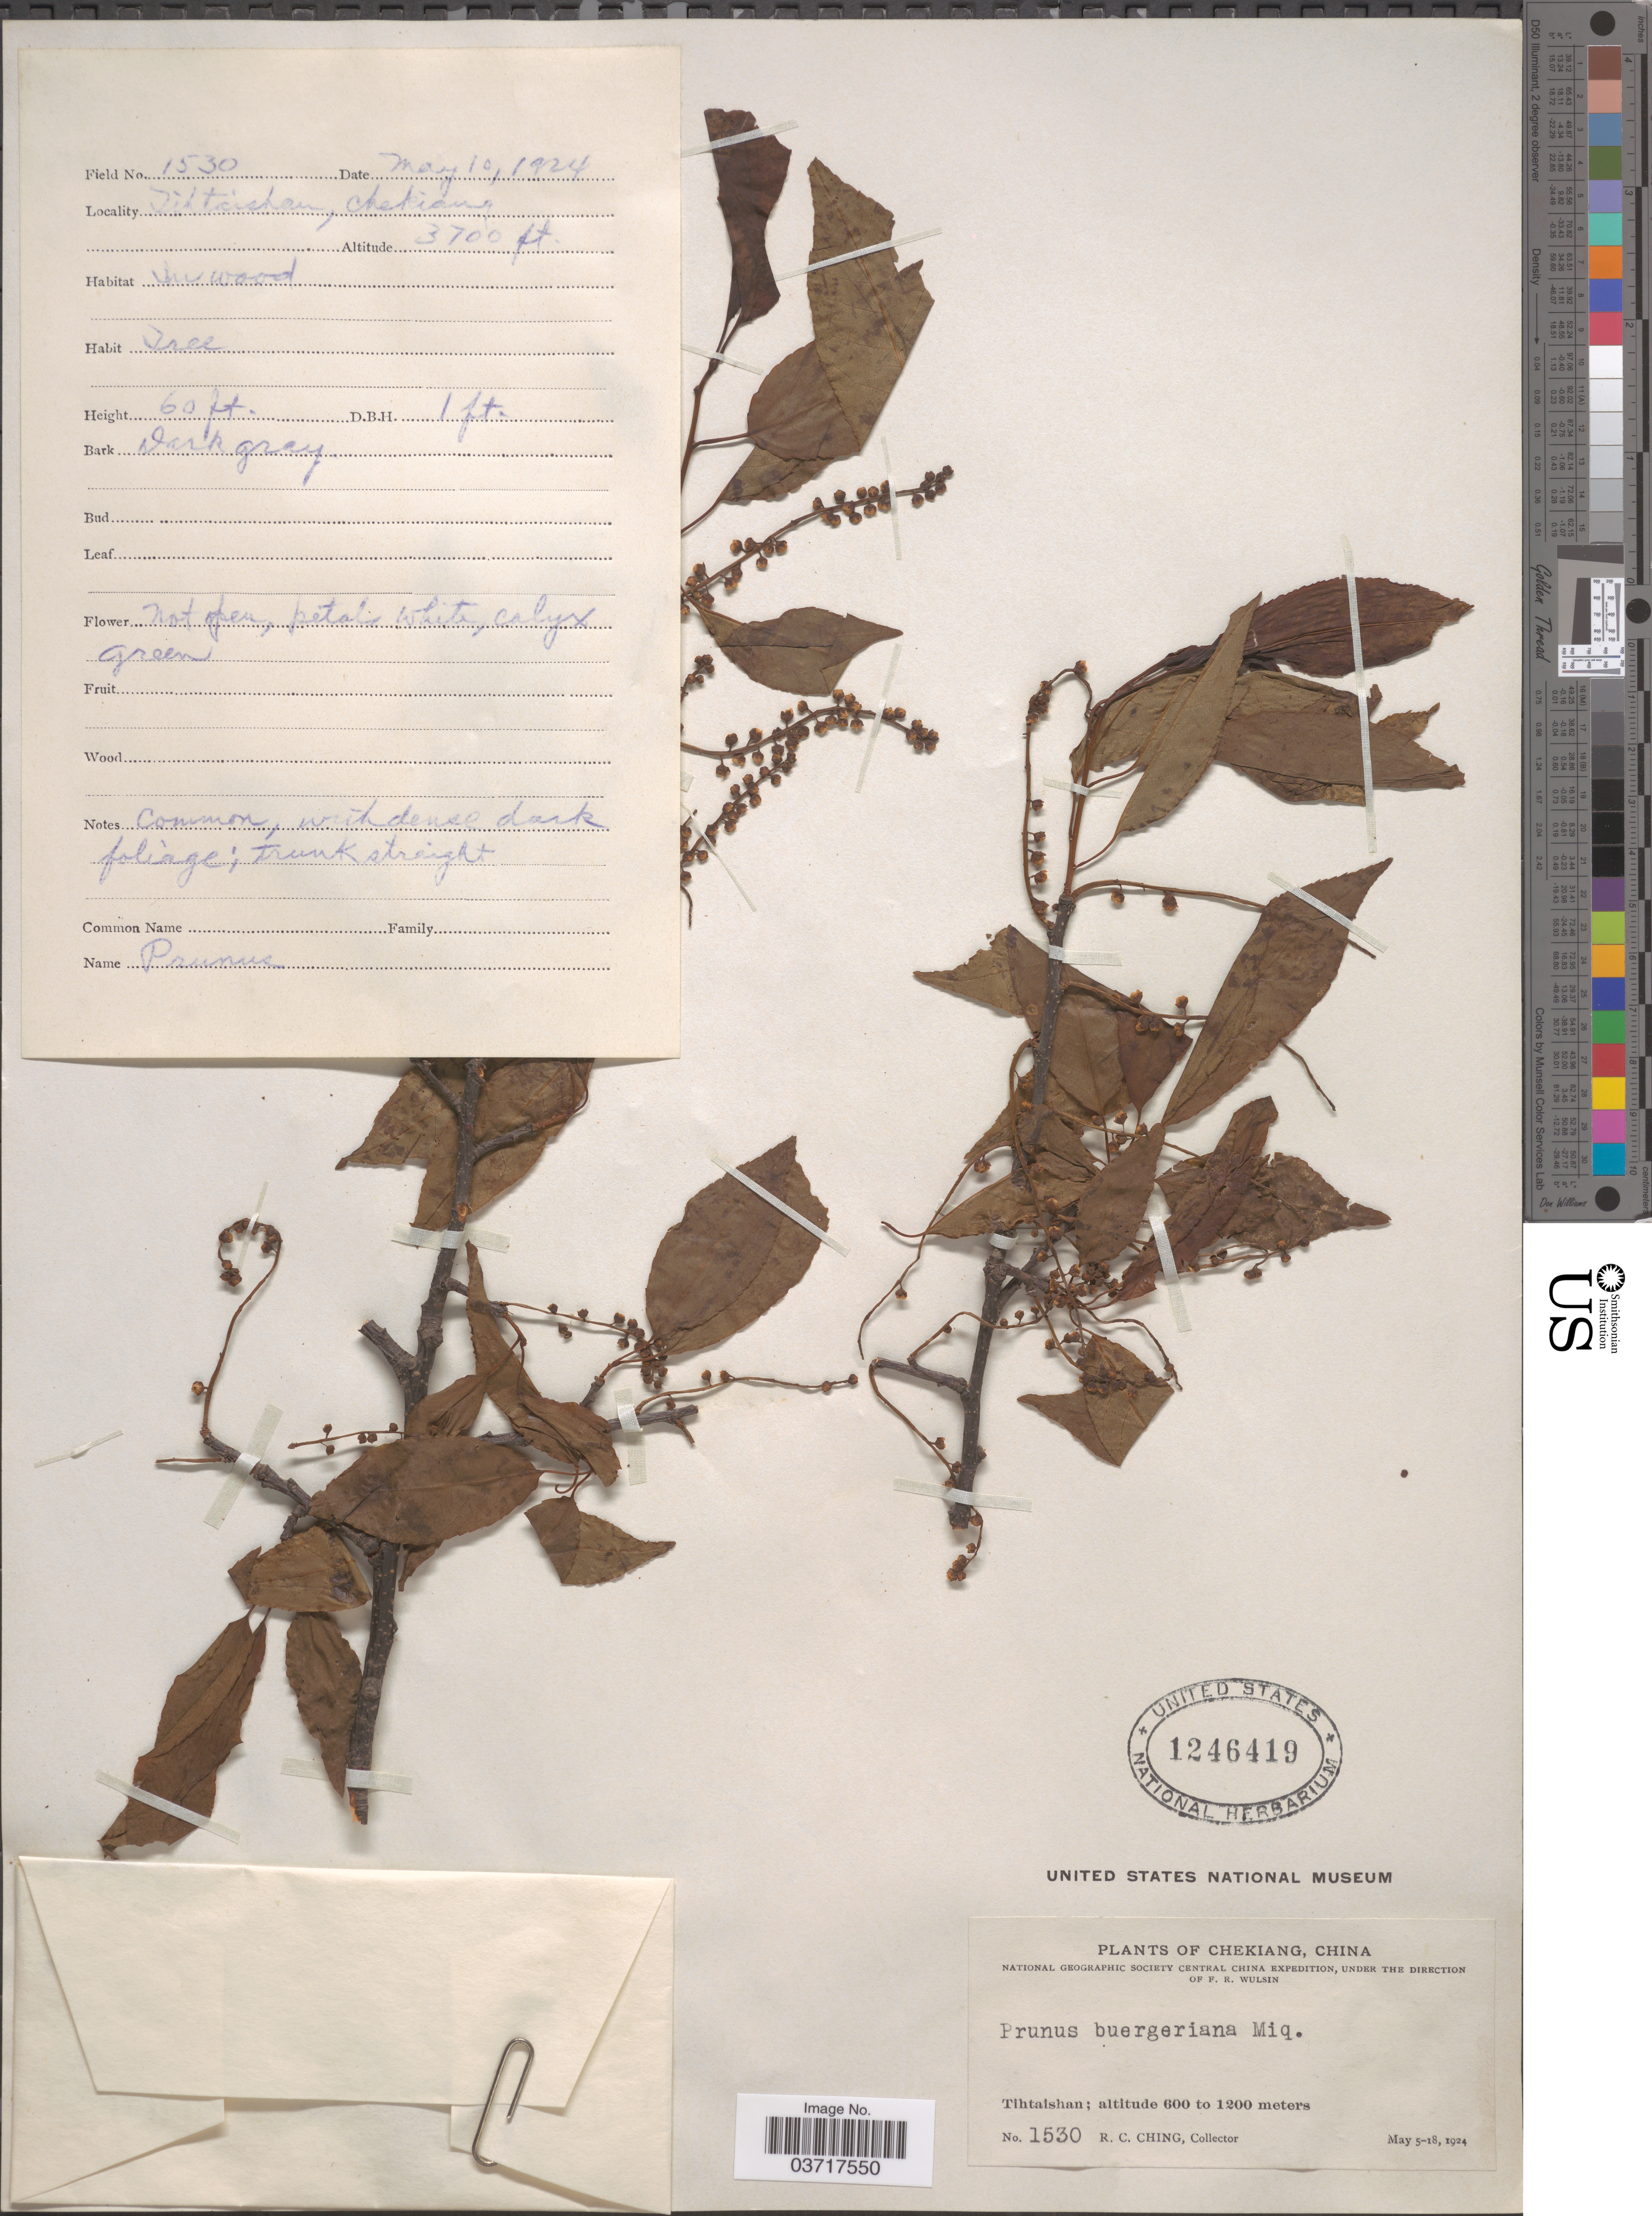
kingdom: Plantae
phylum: Tracheophyta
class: Magnoliopsida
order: Rosales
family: Rosaceae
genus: Prunus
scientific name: Prunus buergeriana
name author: Miq.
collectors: R. C. Ching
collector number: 1530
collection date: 1924-05-10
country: China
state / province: Zhejiang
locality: Chekiang. Tihtaishan.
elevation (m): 1128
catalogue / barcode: US 1246419